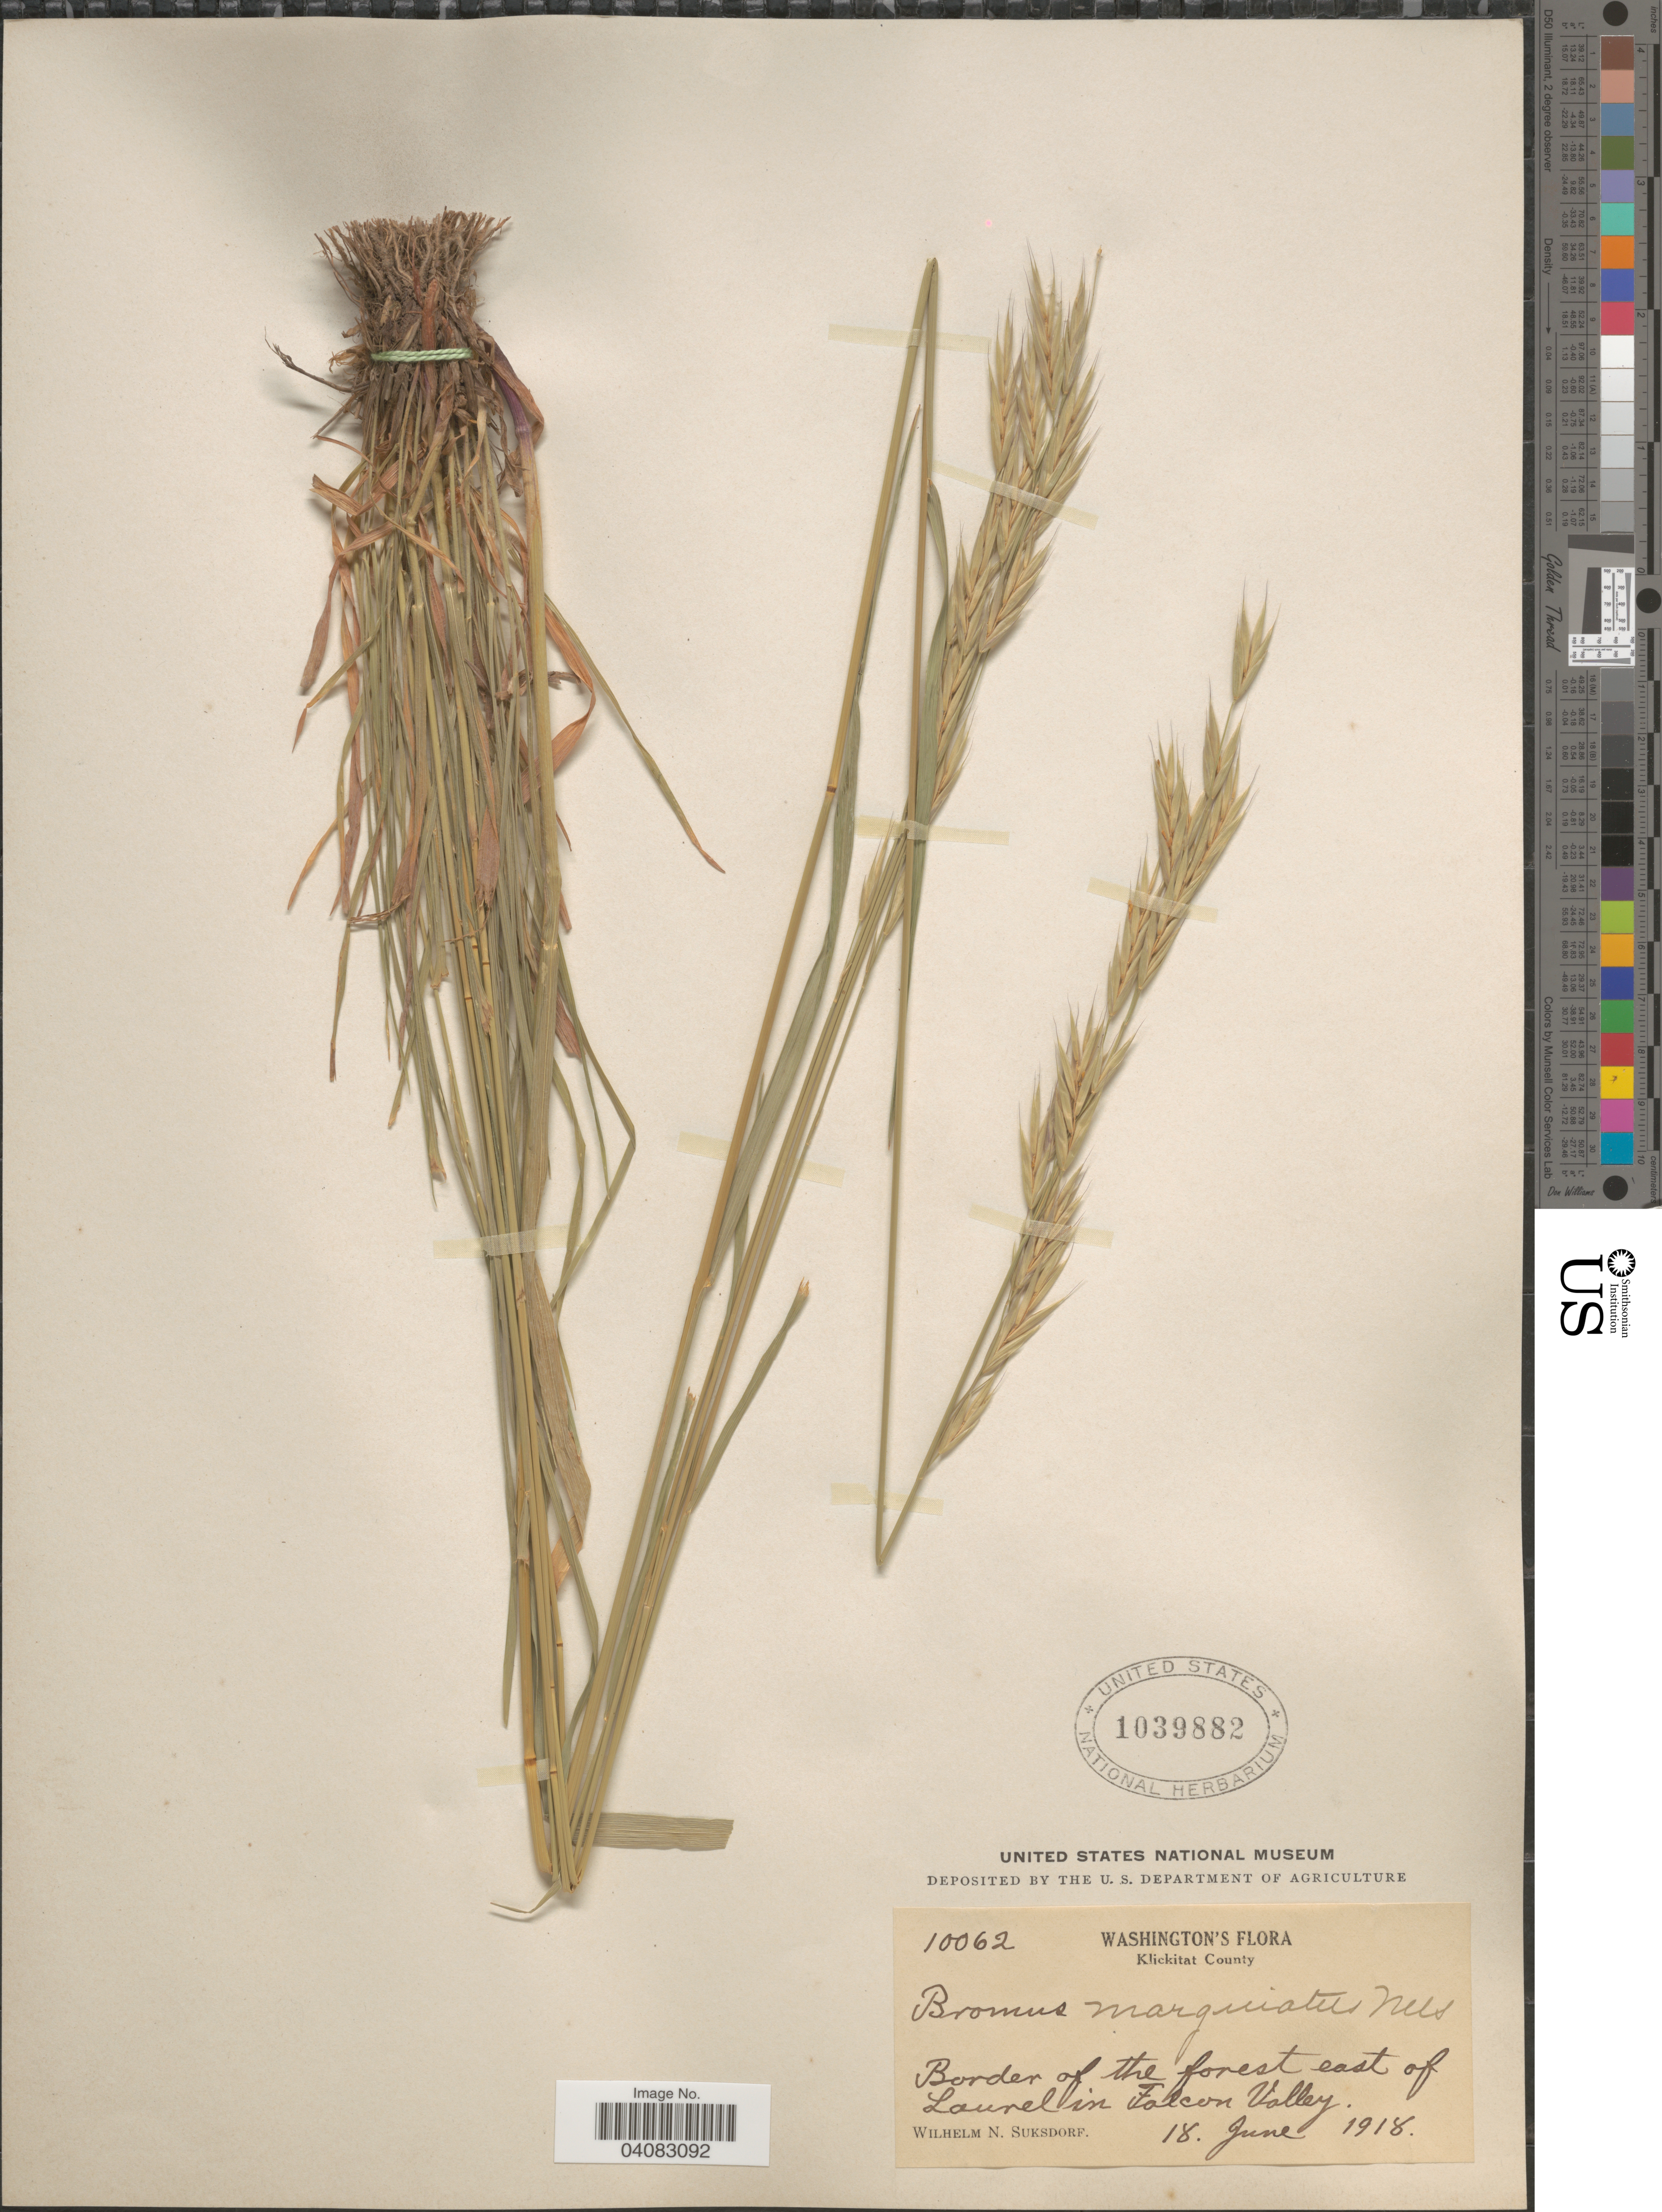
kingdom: Plantae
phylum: Tracheophyta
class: Liliopsida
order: Poales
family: Poaceae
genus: Bromus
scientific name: Bromus marginatus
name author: Nees ex Steud.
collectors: W. N. Suksdorf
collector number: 10062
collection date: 1918-06-18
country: United States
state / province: Washington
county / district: Klickitat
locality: Klickitat County. Border of the forest east of Laurel in Falcon Valley.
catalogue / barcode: US 1039882